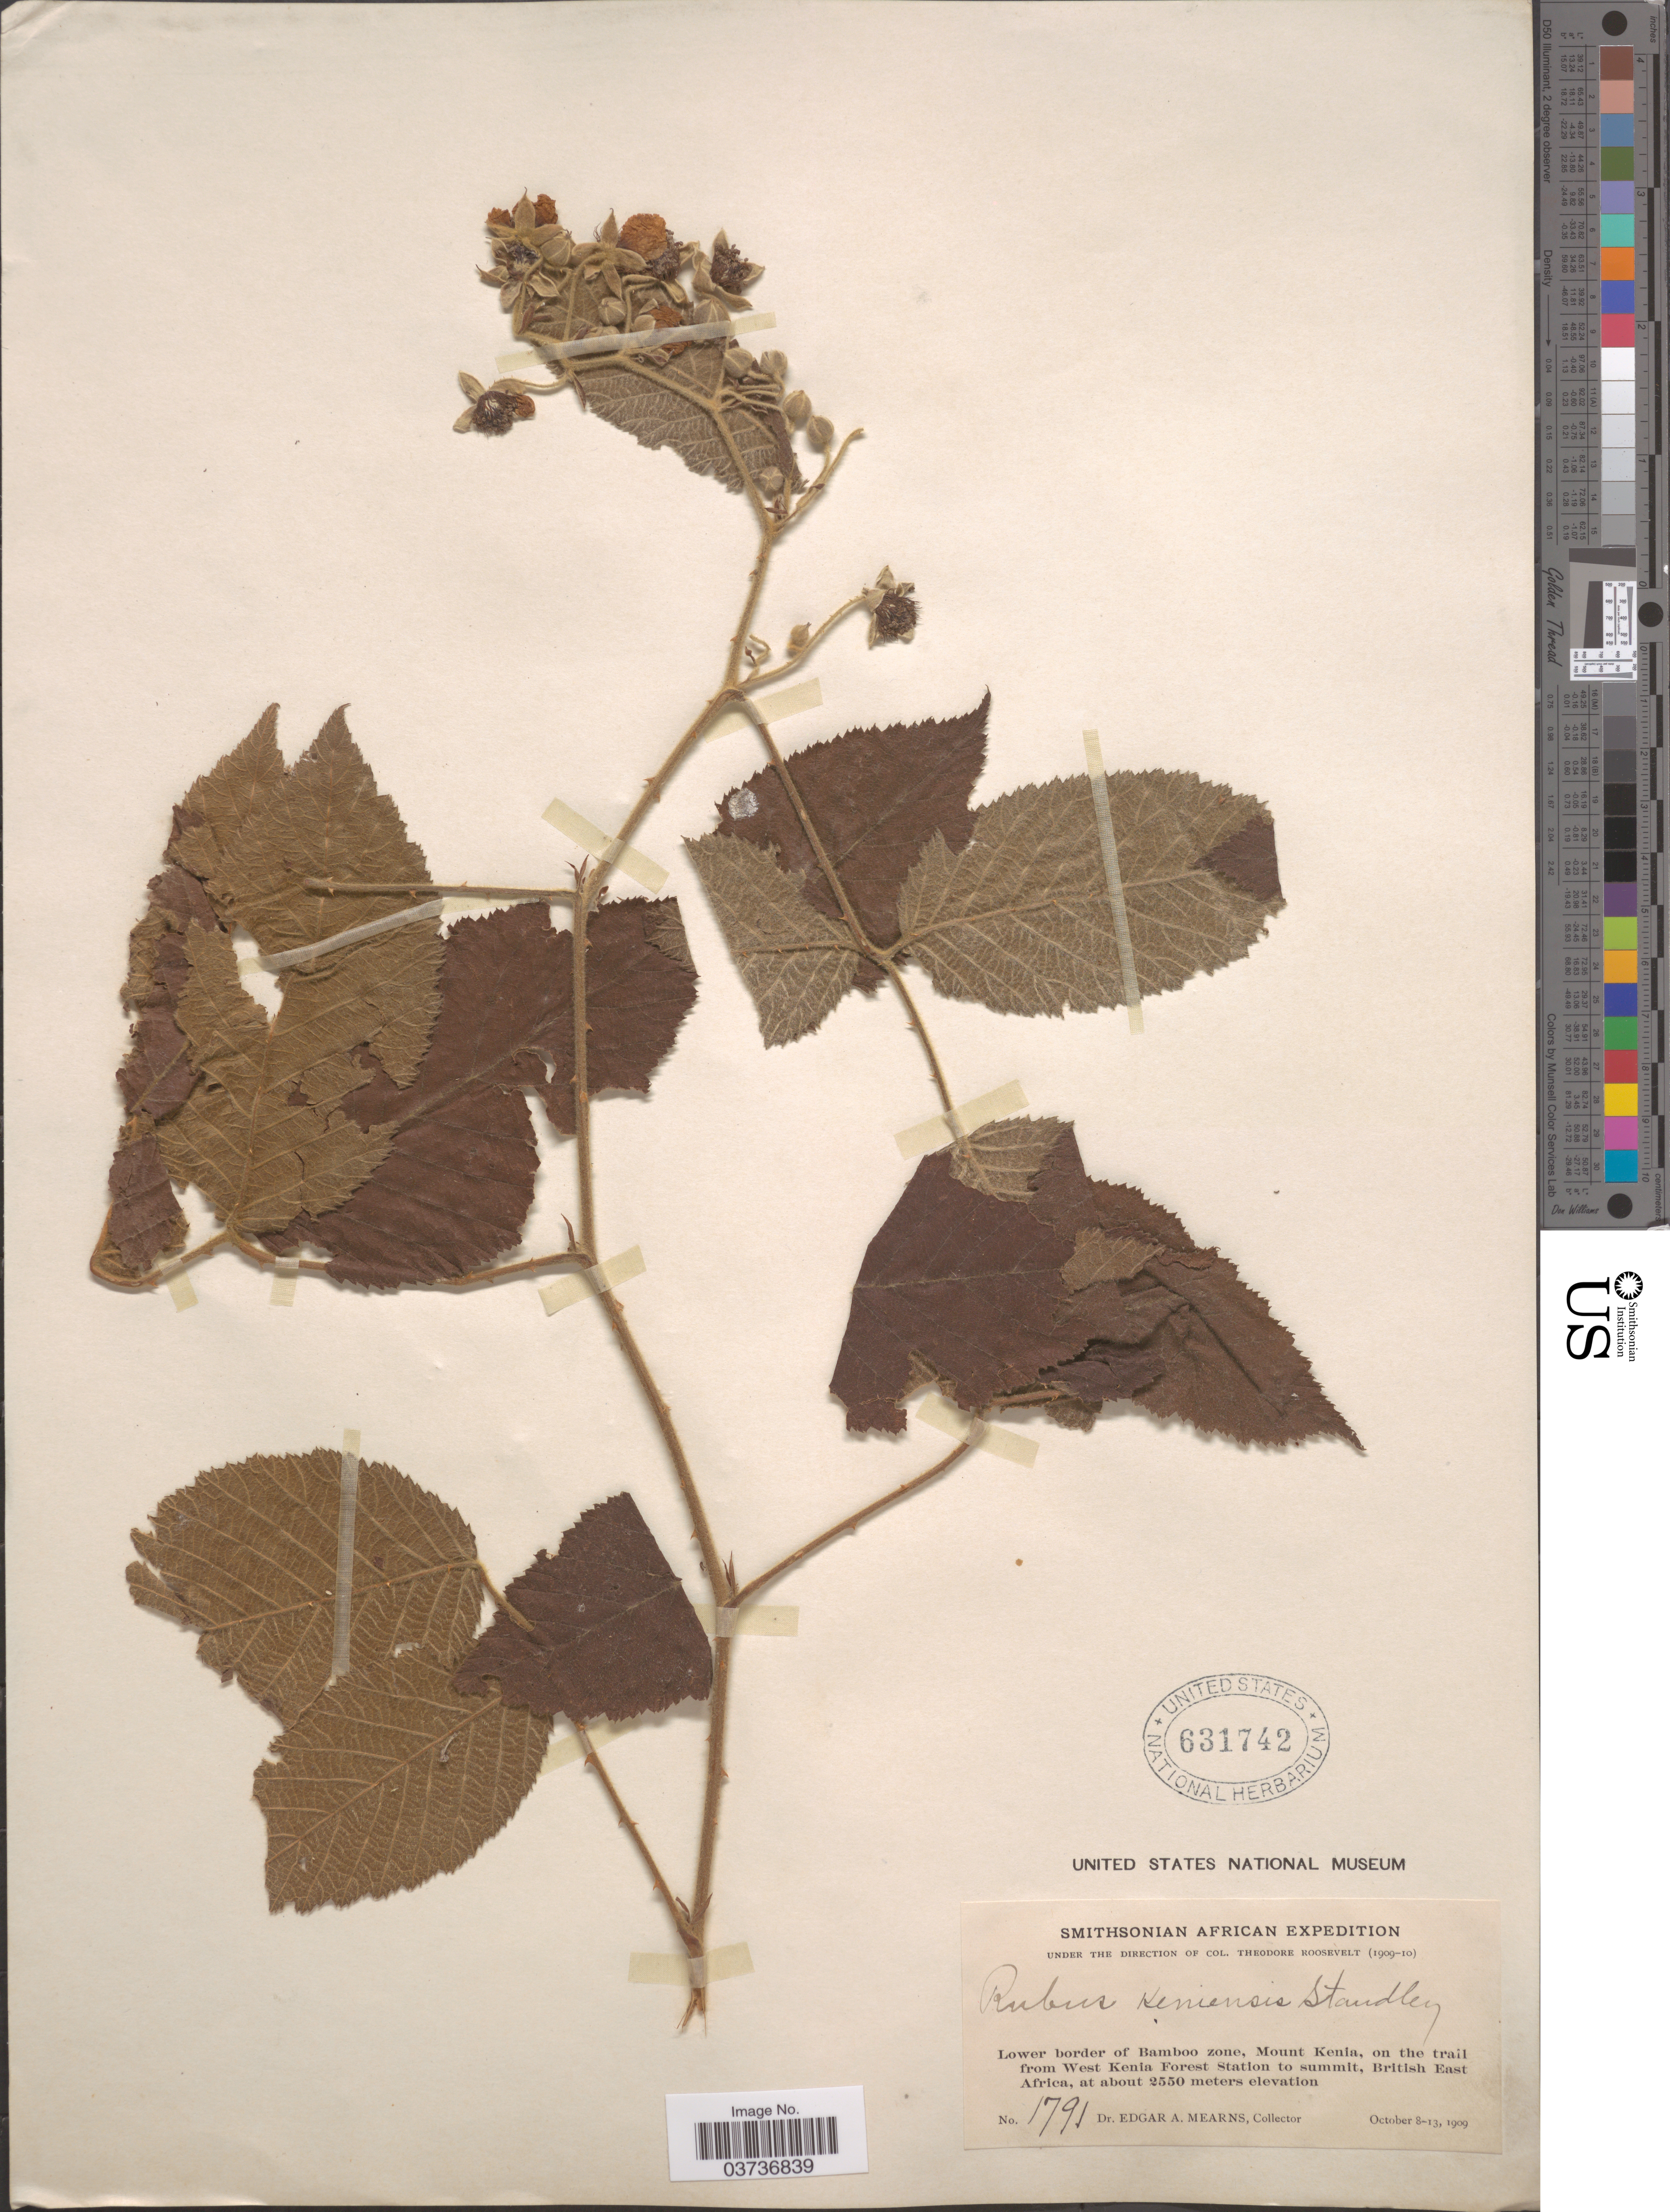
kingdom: Plantae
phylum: Tracheophyta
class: Magnoliopsida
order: Rosales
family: Rosaceae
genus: Rubus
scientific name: Rubus keniensis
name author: Standl.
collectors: E. A. Mearns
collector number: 1791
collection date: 1909-10-08/1909-10-13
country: Kenya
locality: Lower border of Bamboo zone, Mount Kenia, on the trail from West Kenia Forest Station to summit, British East Africa.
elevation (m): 2550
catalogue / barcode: US 631742